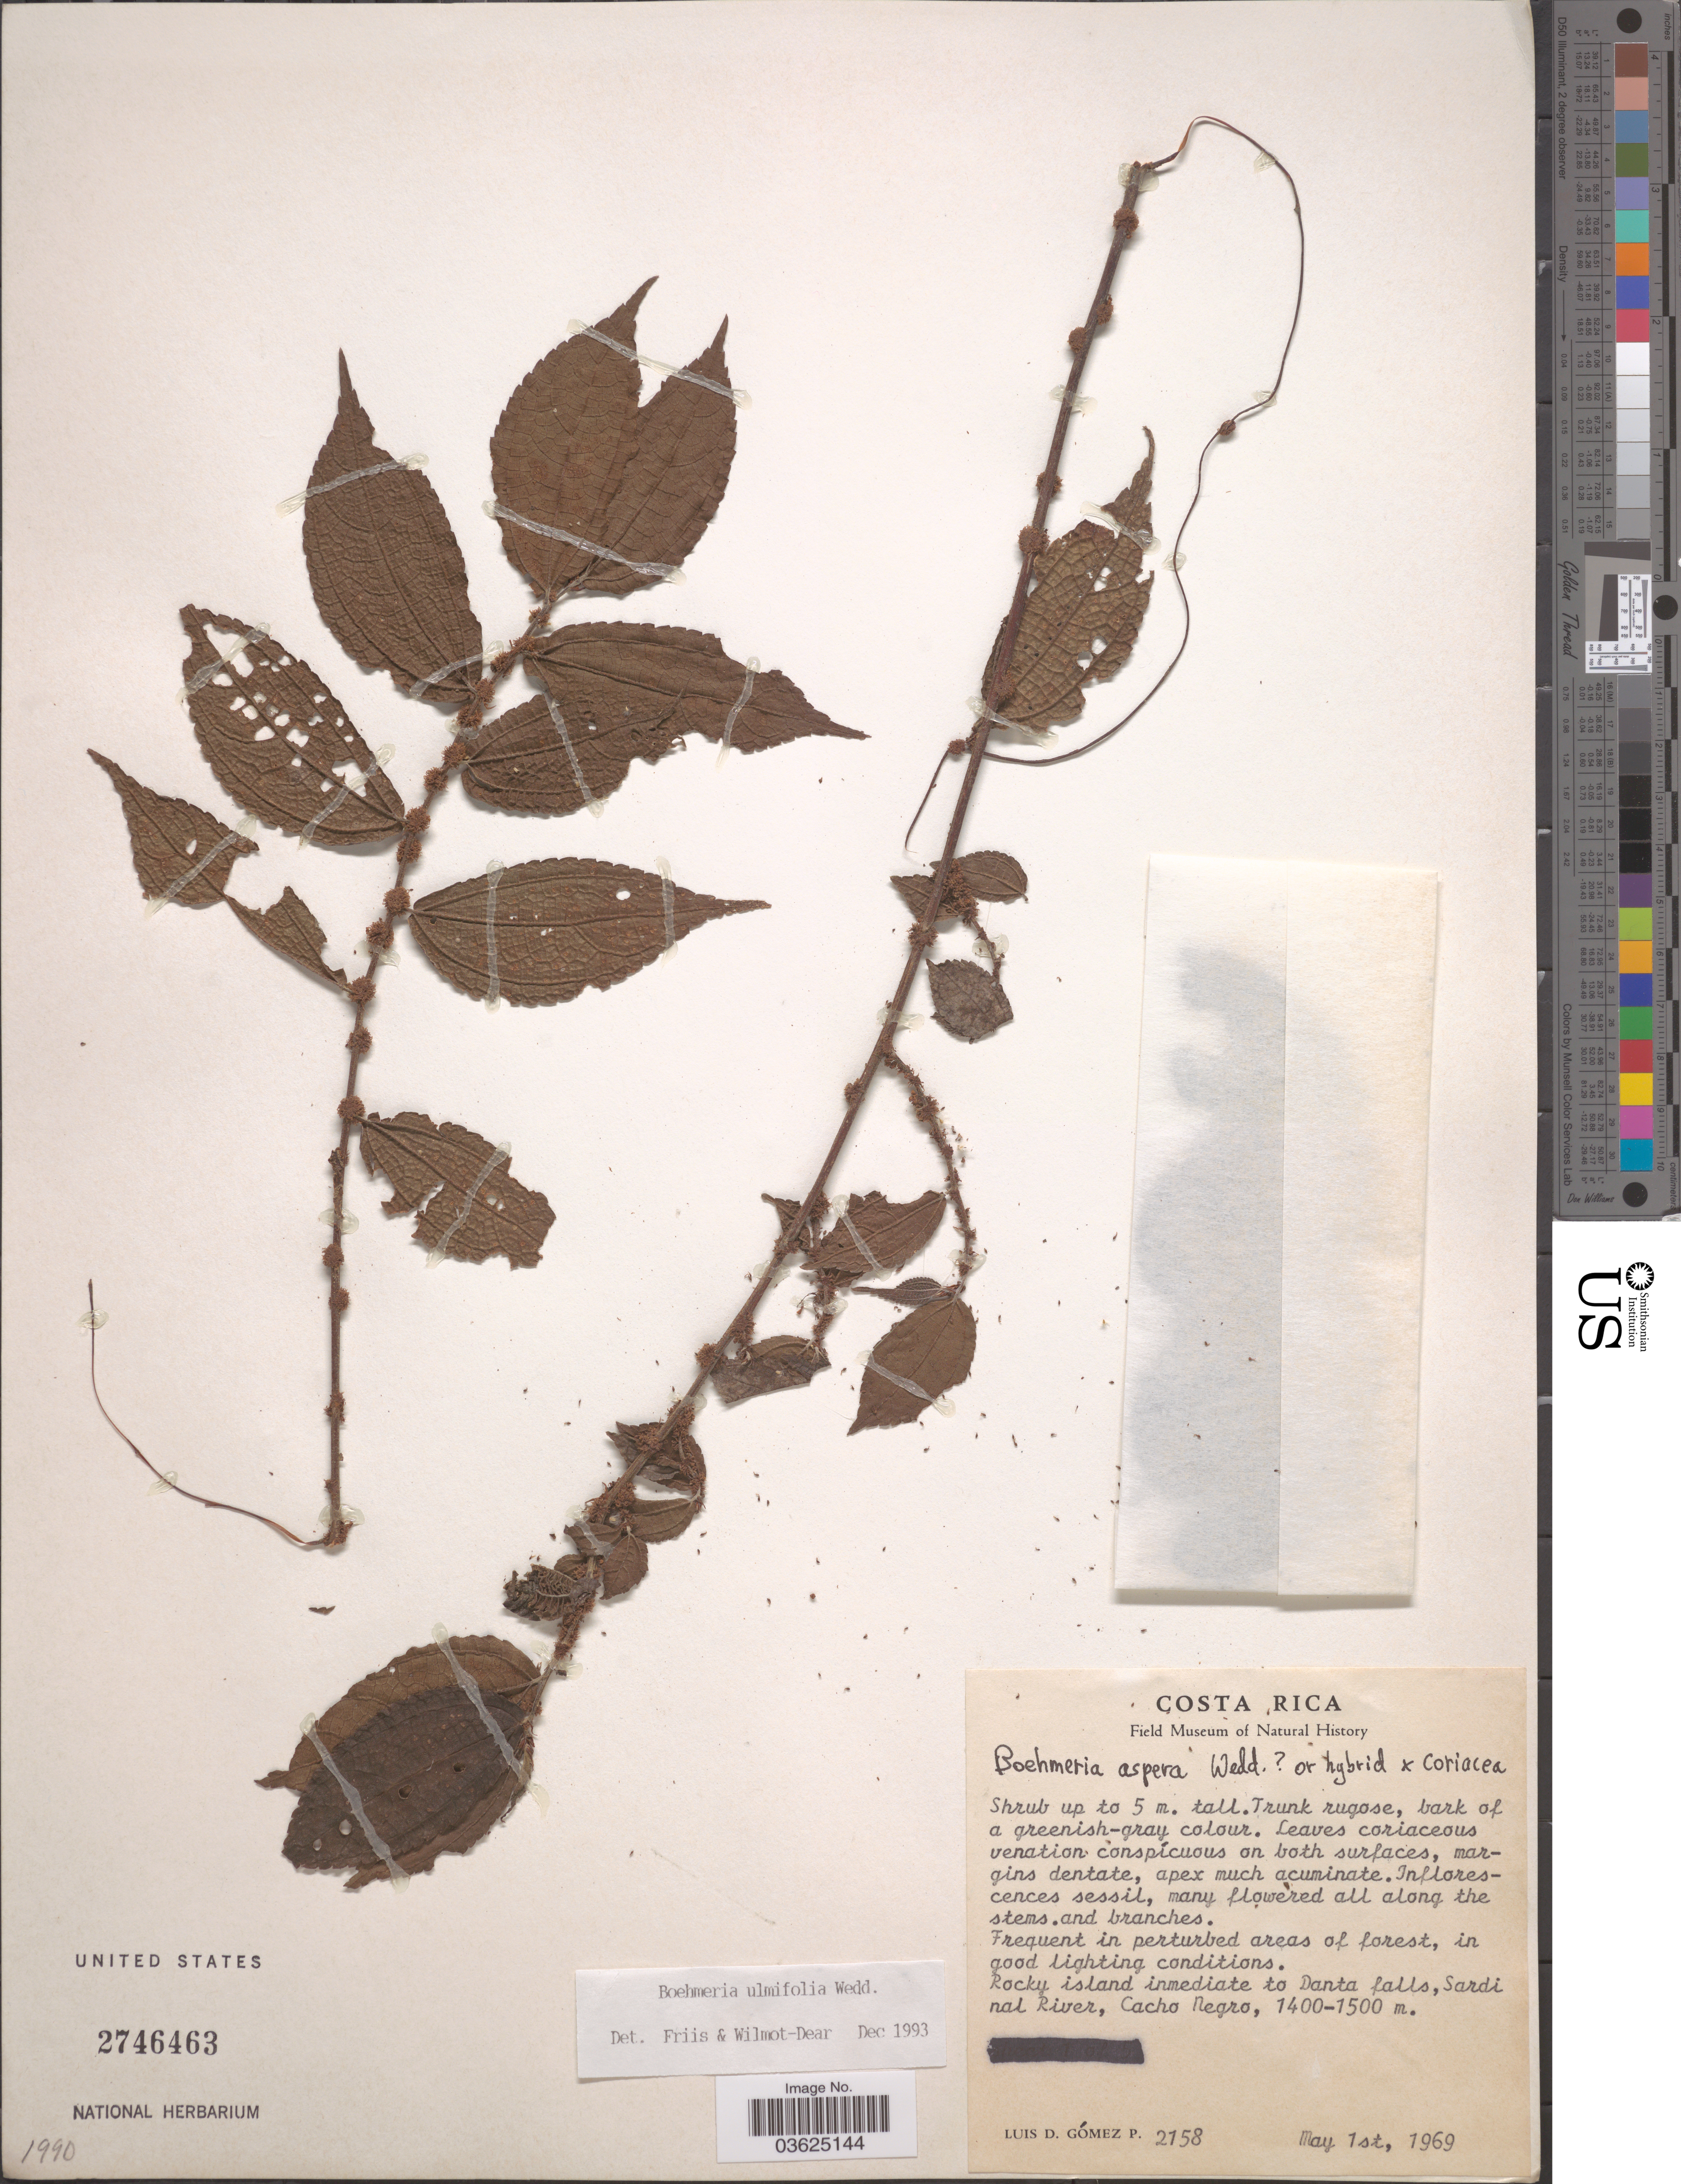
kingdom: Plantae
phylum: Tracheophyta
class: Magnoliopsida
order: Rosales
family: Urticaceae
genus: Boehmeria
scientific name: Boehmeria ulmifolia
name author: Wedd.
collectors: L. D. Gómez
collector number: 2158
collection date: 1969-05-01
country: Costa Rica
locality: Rocky island inmediate to Danta falls, Sardi nal River, Cacho Negro.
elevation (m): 1400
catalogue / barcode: US 2746463